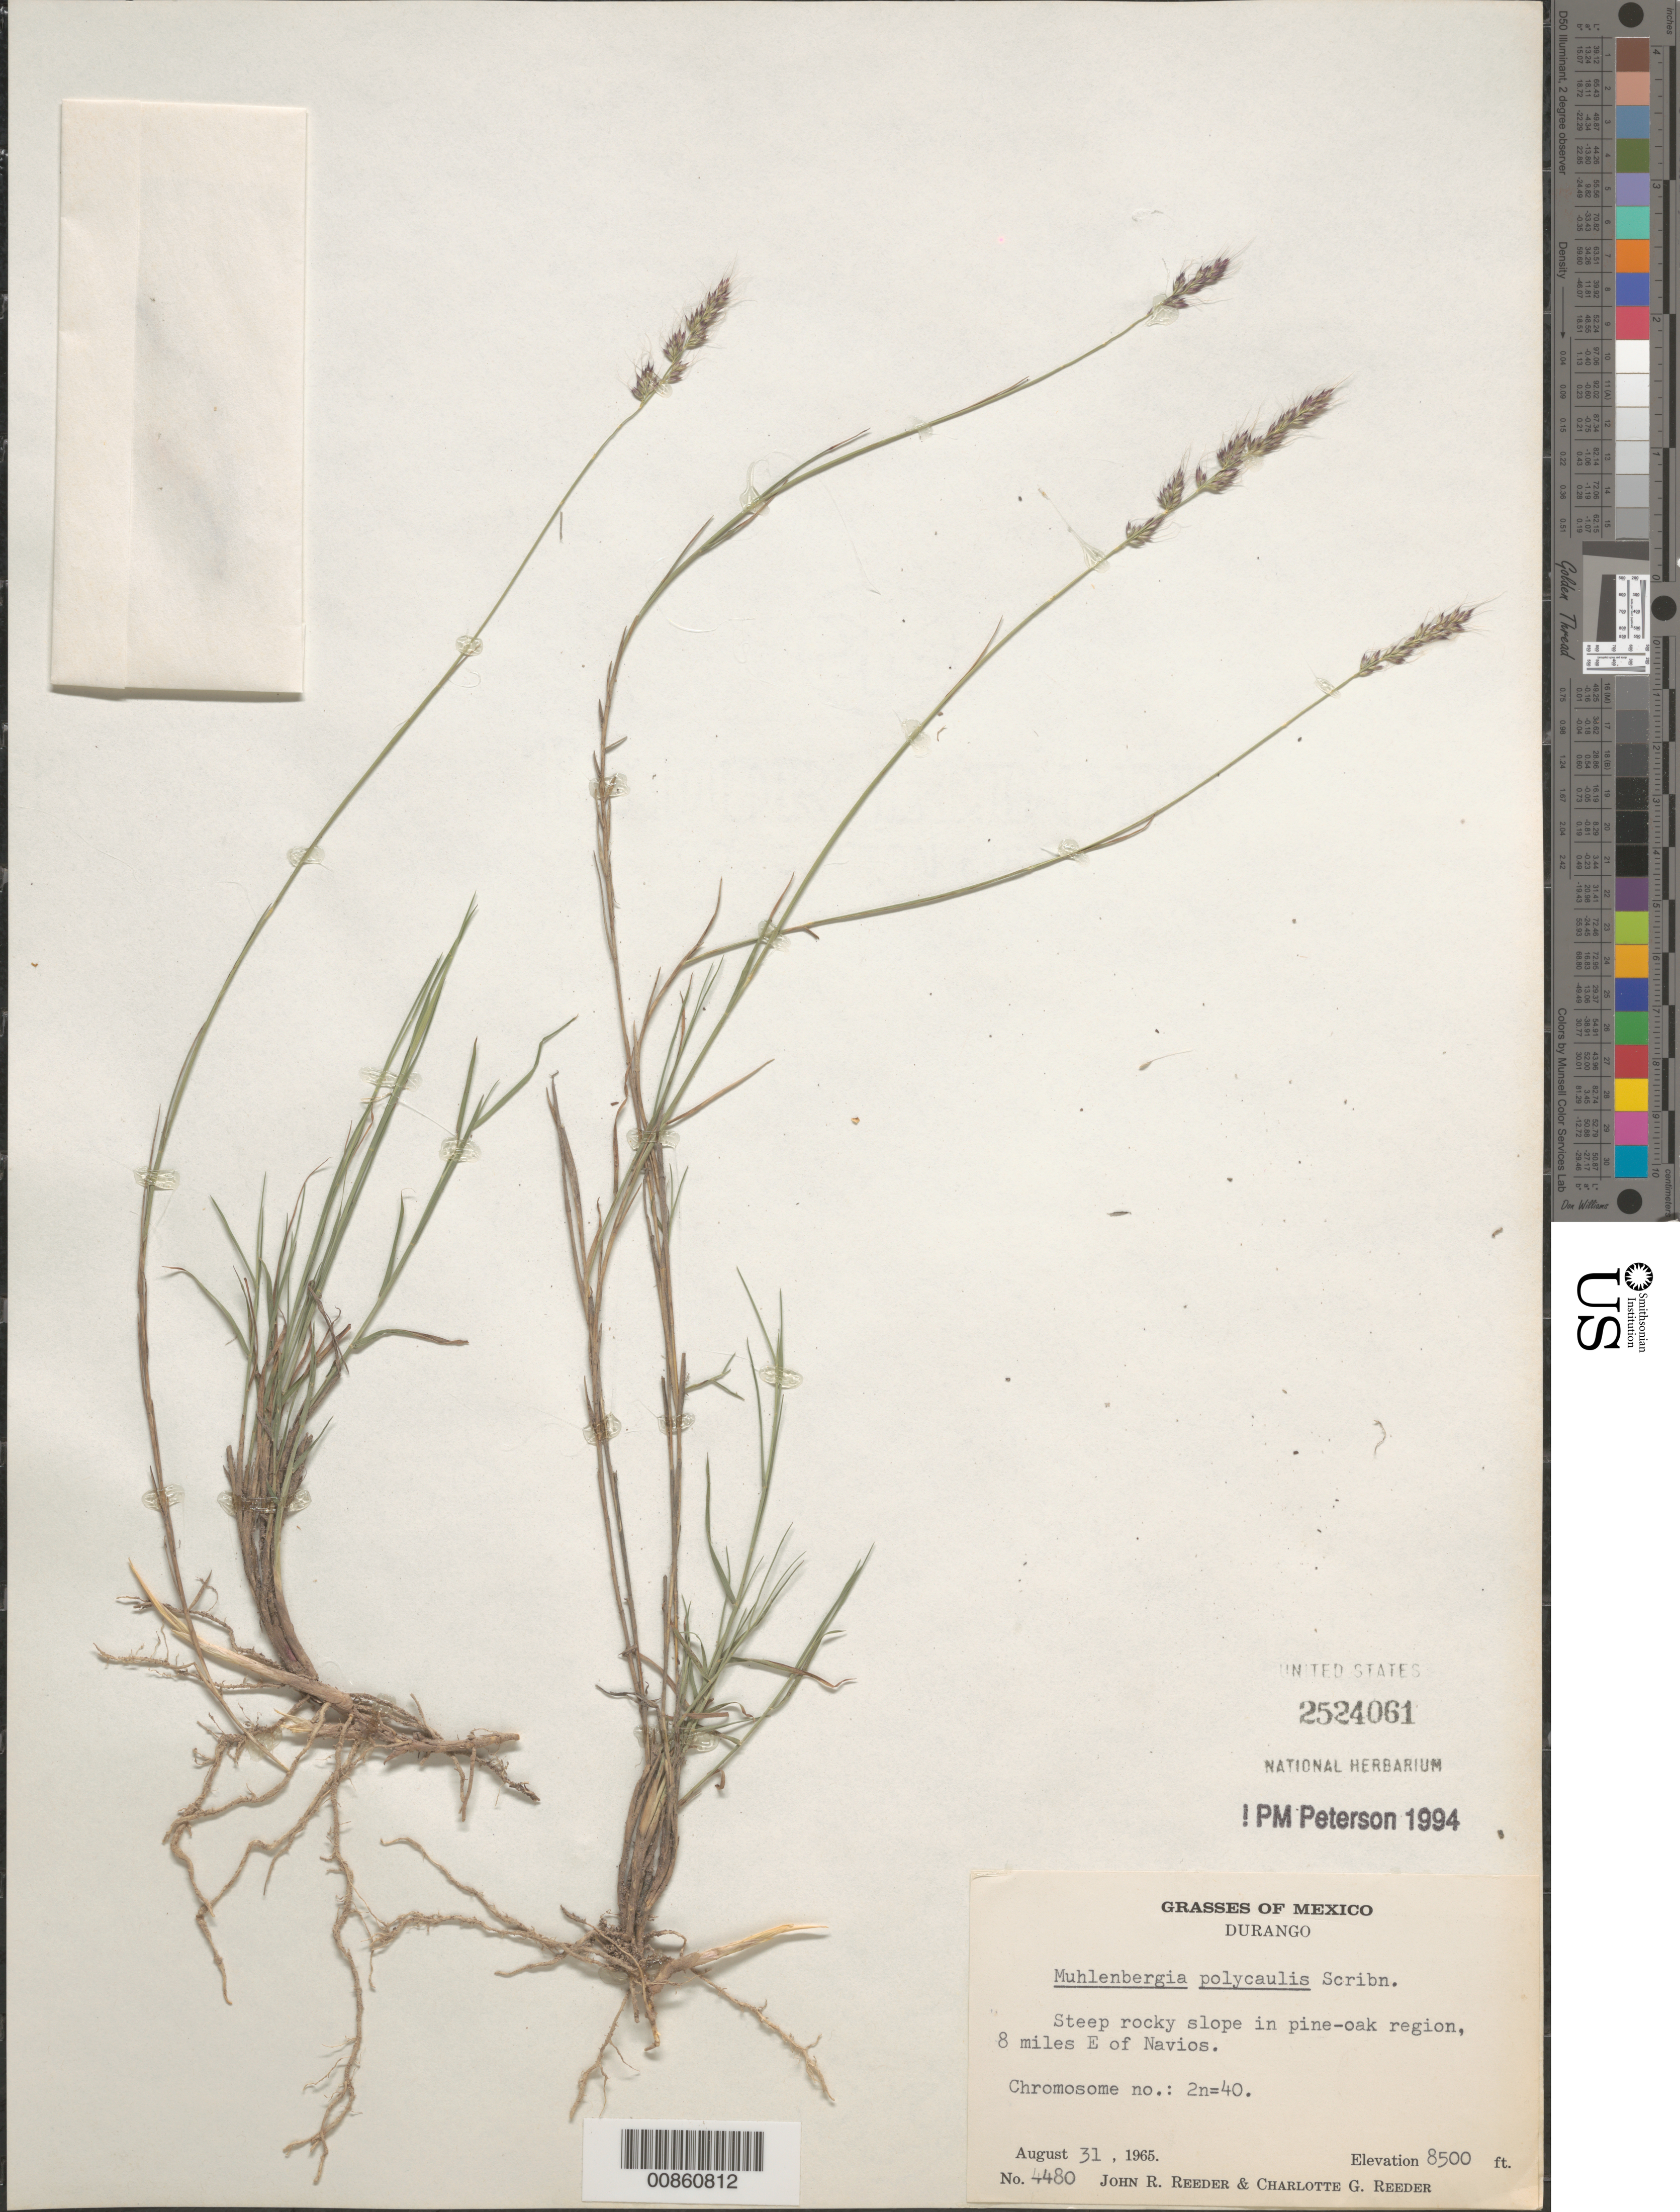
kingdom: Plantae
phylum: Tracheophyta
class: Liliopsida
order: Poales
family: Poaceae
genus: Muhlenbergia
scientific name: Muhlenbergia polycaulis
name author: Scribn.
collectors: J. R. Reeder & C. G. Reeder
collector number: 4480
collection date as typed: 31 Aug 1965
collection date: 1965-08-31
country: Mexico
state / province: Durango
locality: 8 mi E of Navios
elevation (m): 2591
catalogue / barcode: US 2524061